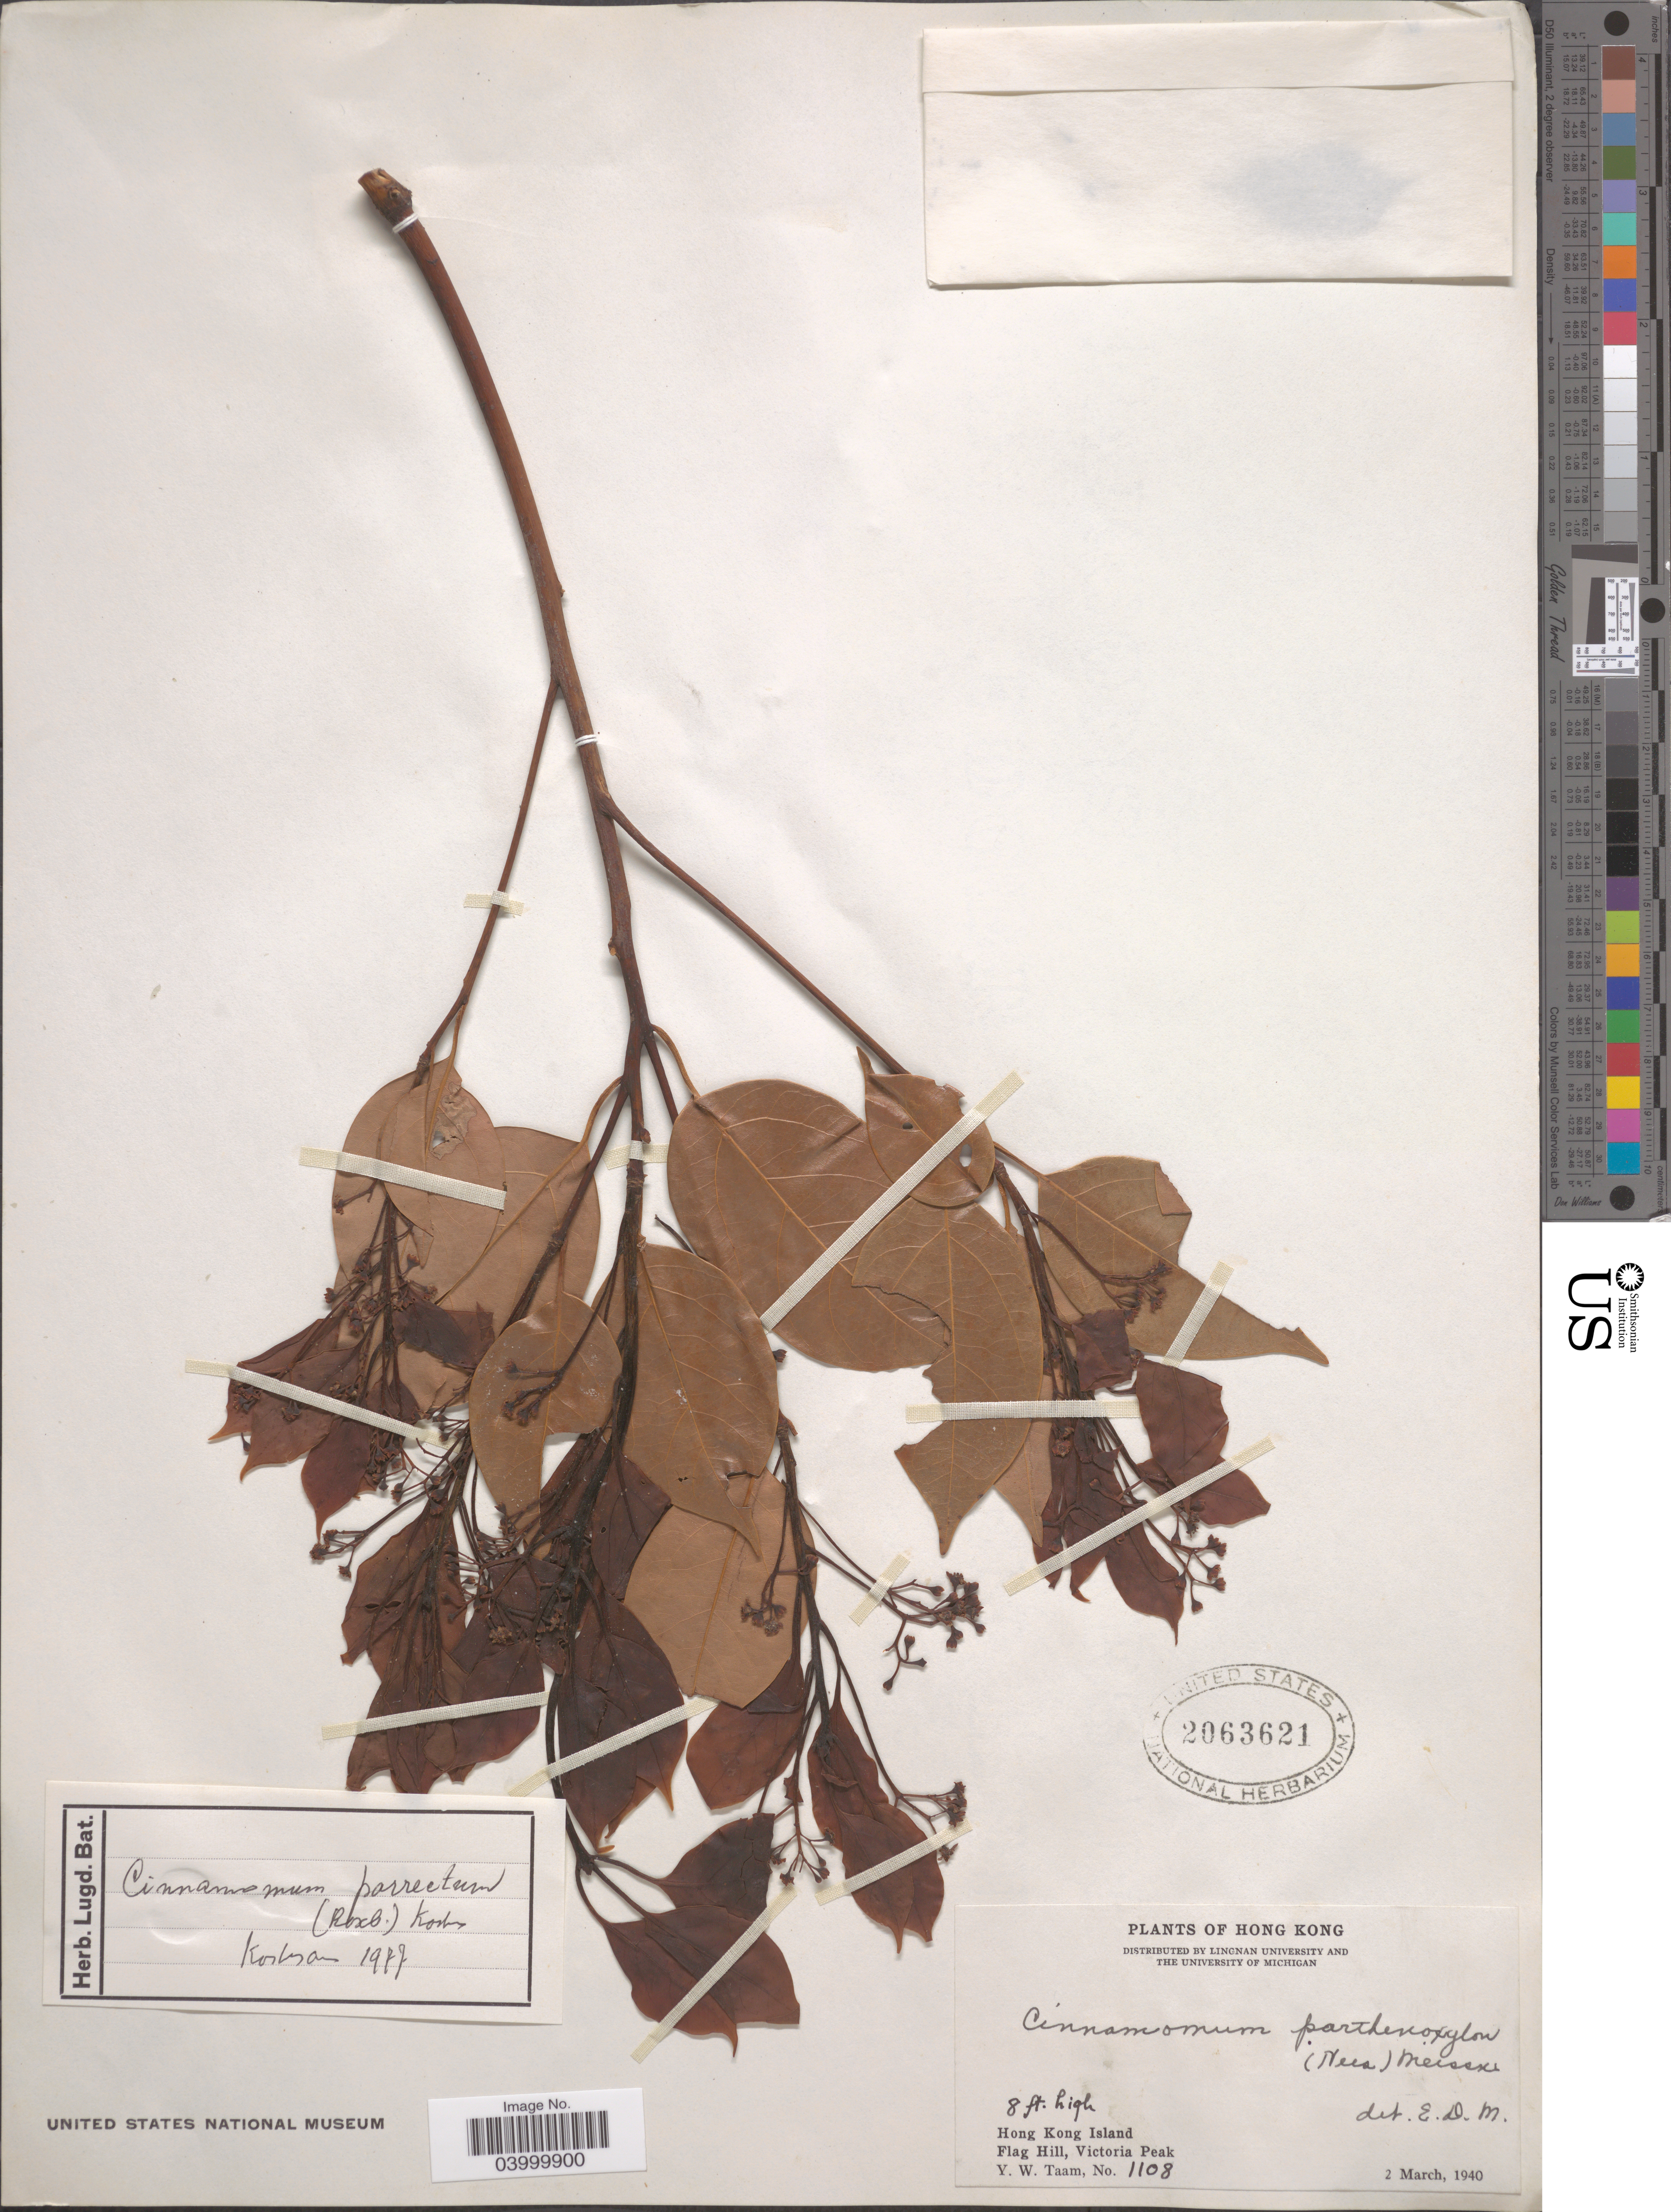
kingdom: Plantae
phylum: Tracheophyta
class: Magnoliopsida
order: Laurales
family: Lauraceae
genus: Cinnamomum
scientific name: Cinnamomum porrectum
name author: (Roxb.) Kosterm.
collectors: Y. W. Taam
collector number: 1108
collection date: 1940-03-02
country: China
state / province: Hong Kong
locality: Hong Kong Island. Flag Hill, Victoria Peak.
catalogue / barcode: US 2063621